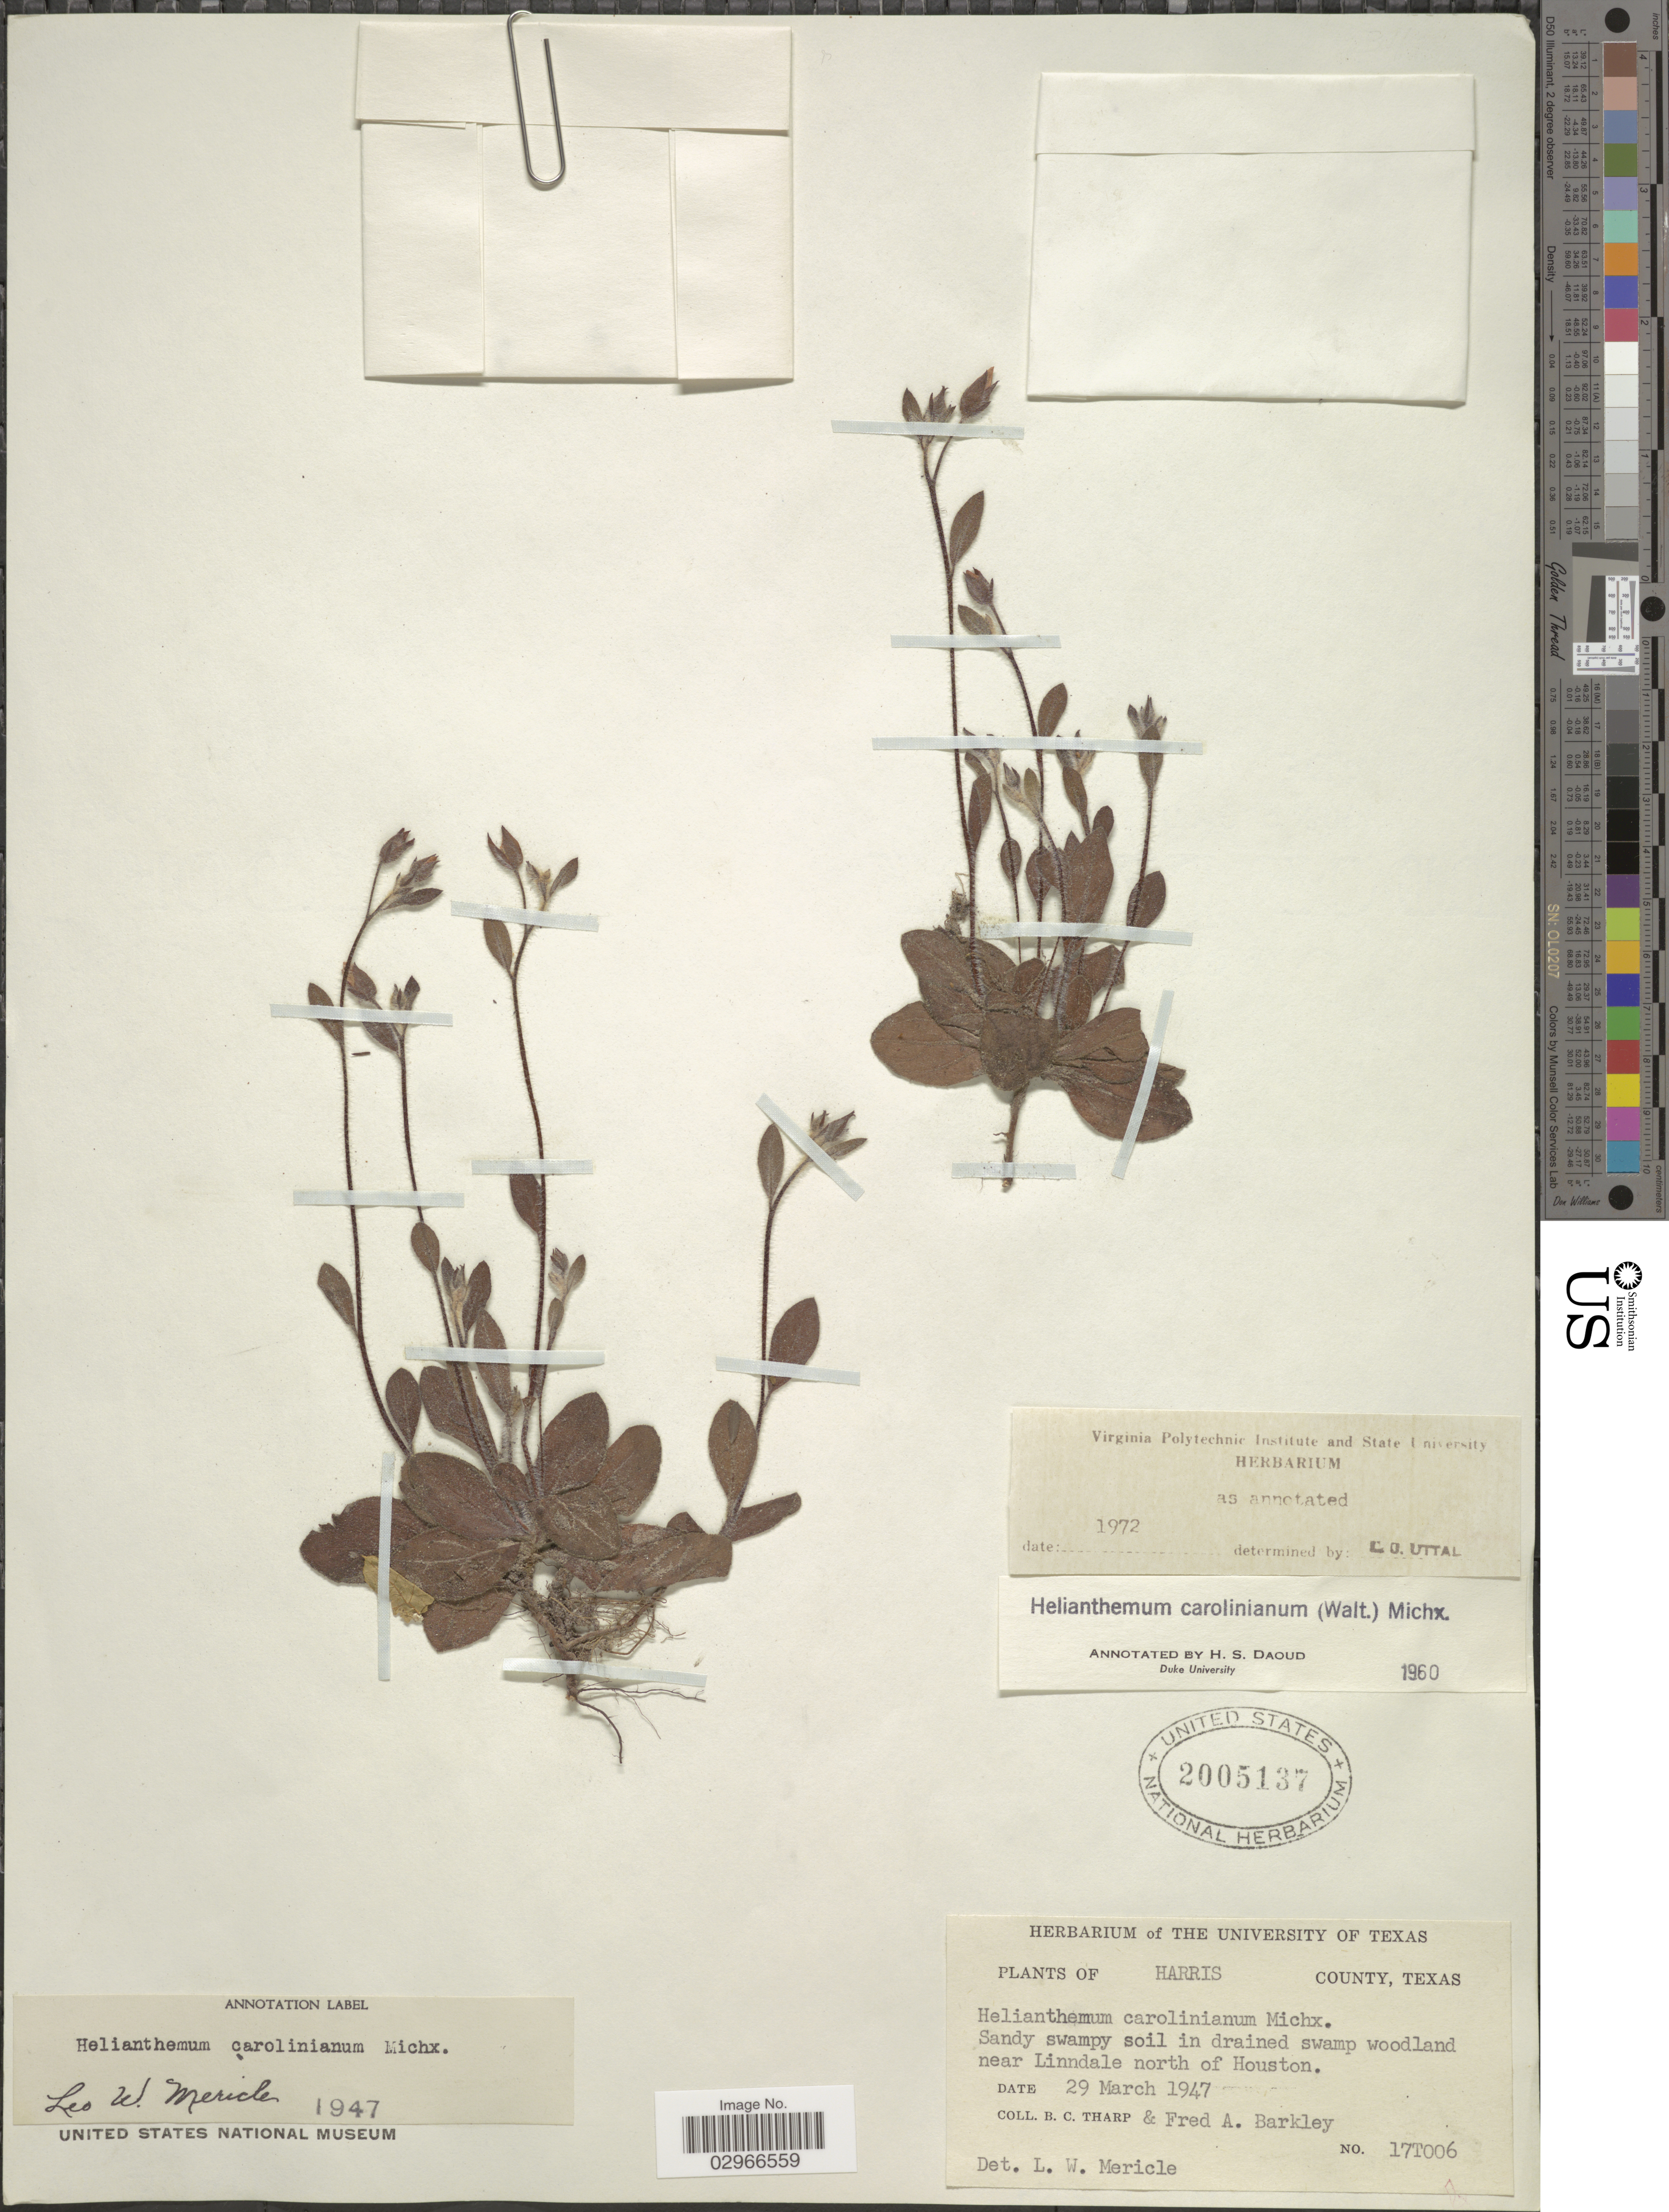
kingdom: Plantae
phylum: Tracheophyta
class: Magnoliopsida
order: Malvales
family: Cistaceae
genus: Helianthemum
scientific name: Helianthemum carolinianum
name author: (Walter) Michx.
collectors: B. C. Tharp & F. A. Barkley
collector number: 17T006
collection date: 1947-03-29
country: United States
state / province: Texas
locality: Harris County. Near Linndale north of Houston.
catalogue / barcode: US 2005137